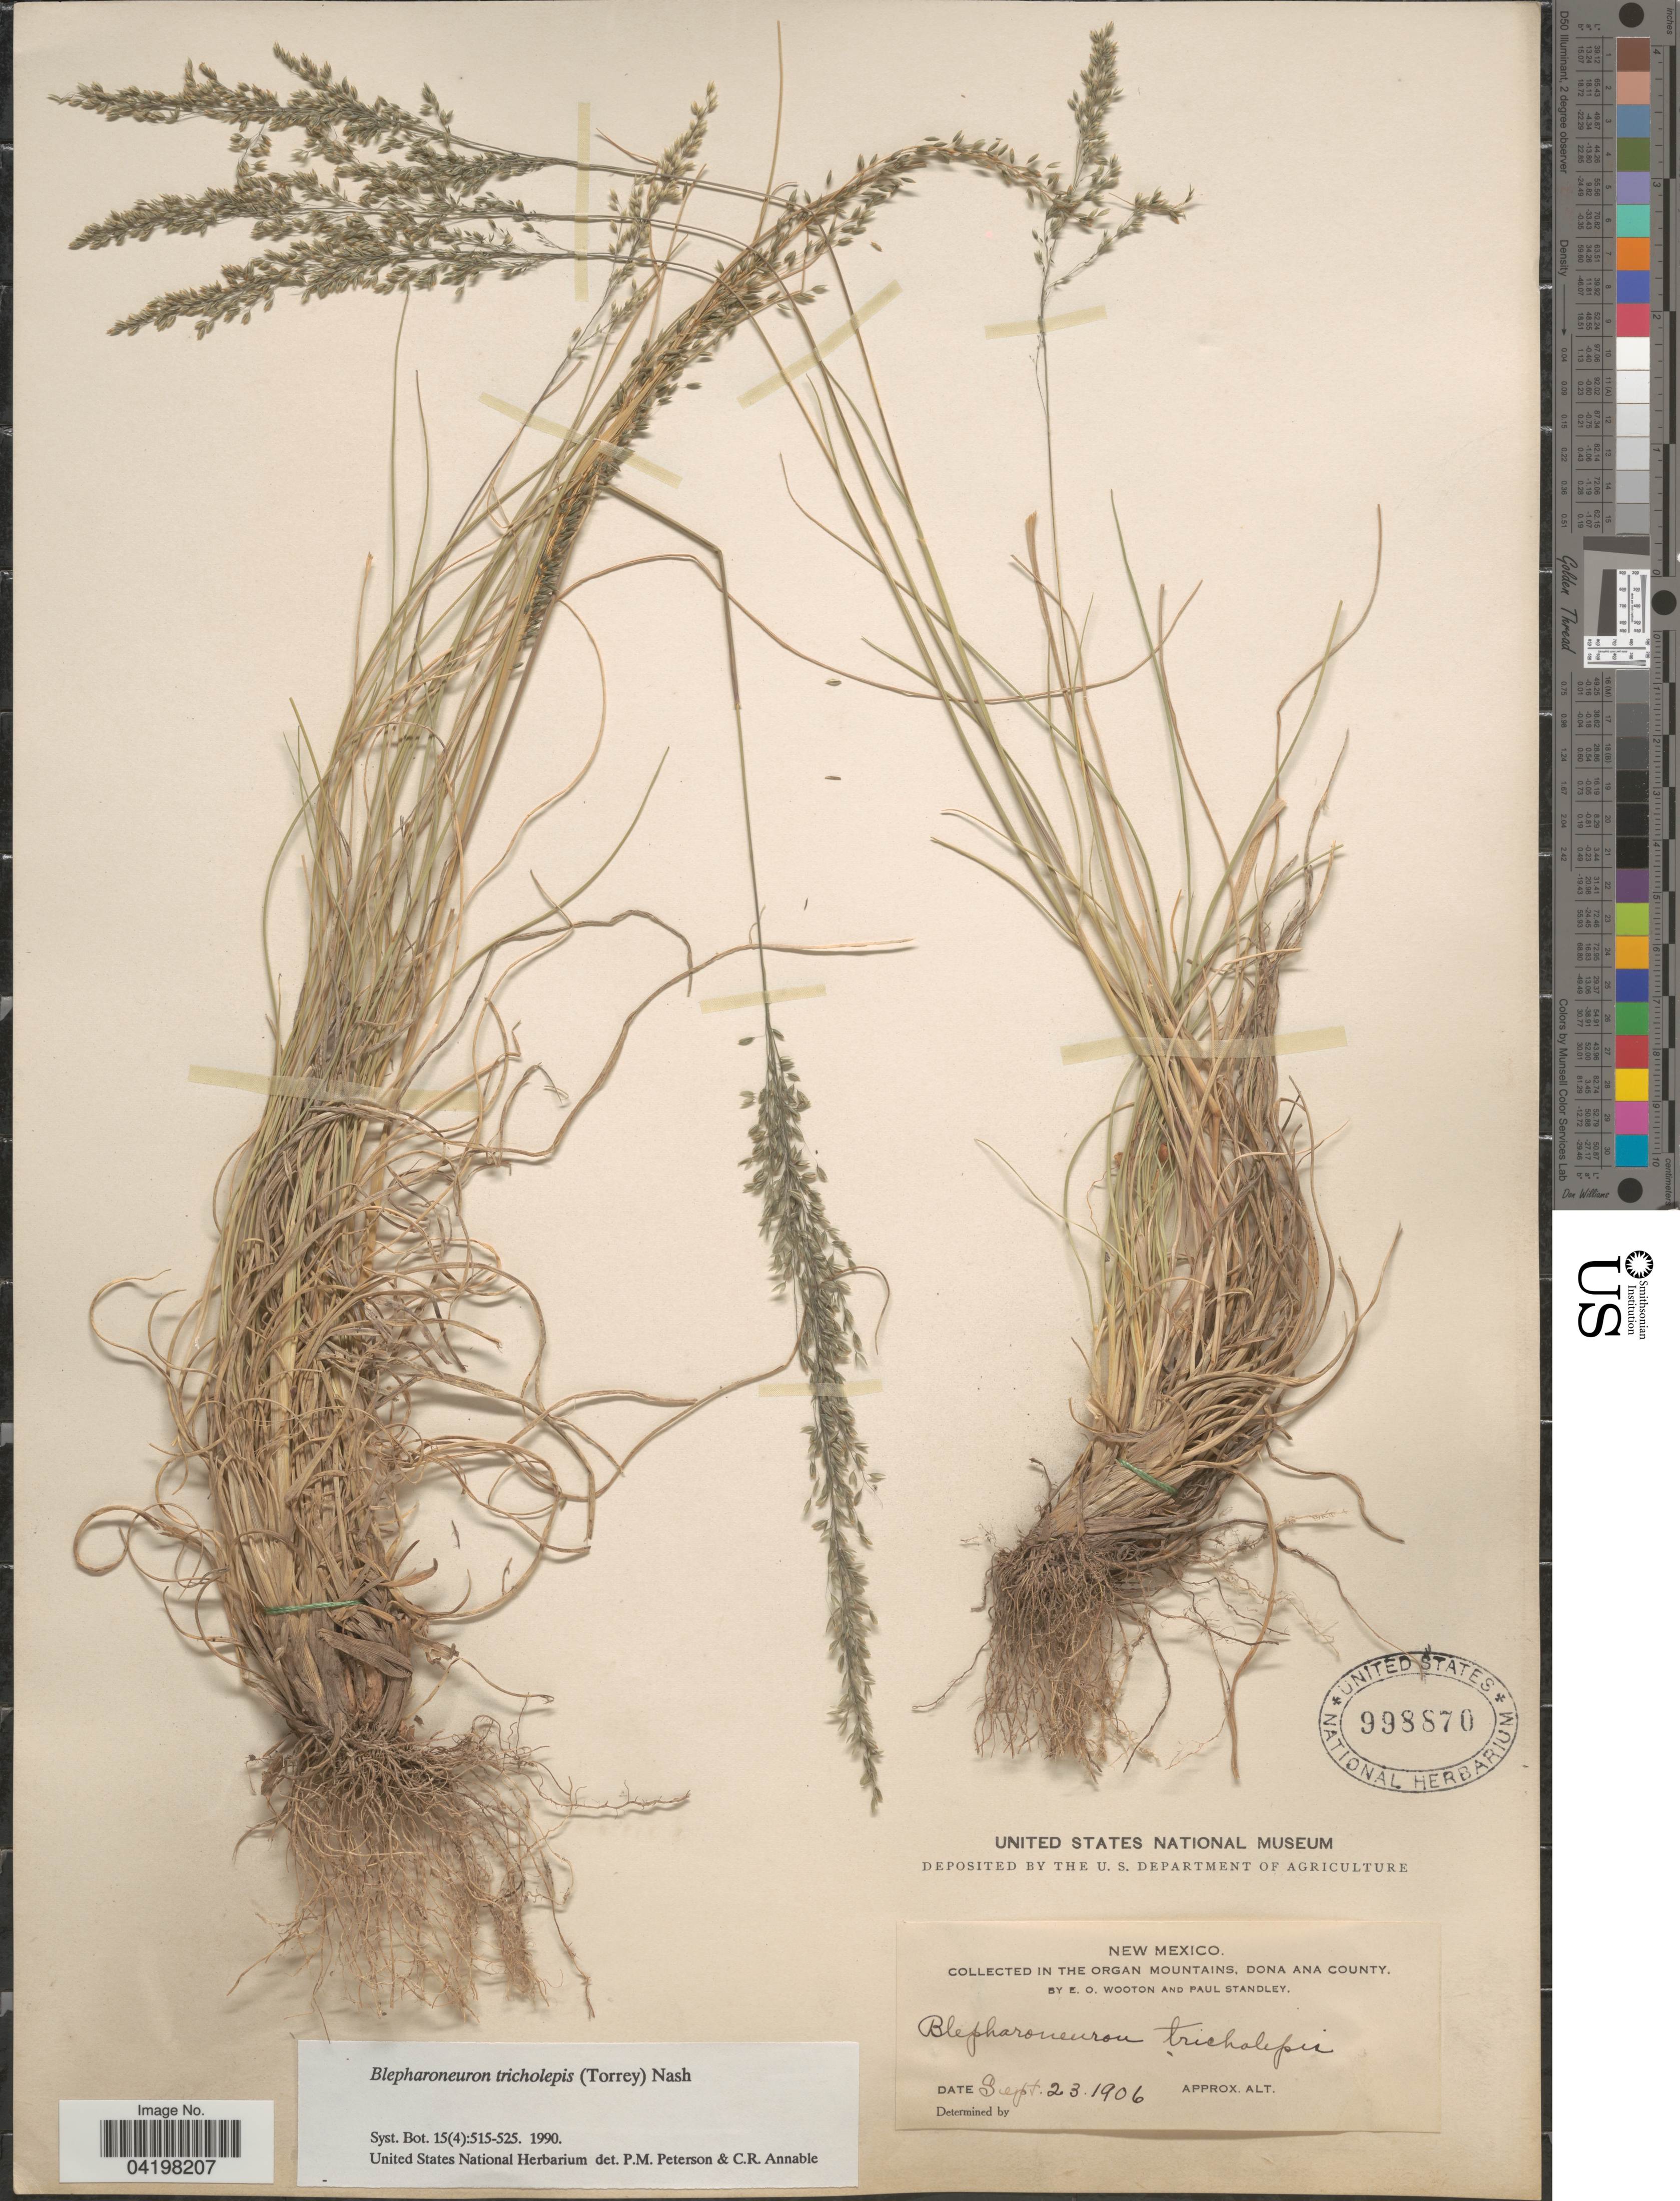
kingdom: Plantae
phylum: Tracheophyta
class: Liliopsida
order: Poales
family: Poaceae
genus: Muhlenbergia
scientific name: Muhlenbergia tricholepis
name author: (Torr.) Columbus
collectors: E. O. Wooton & P. C. Standley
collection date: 1906-09-23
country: United States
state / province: New Mexico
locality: In the Organ Mountains, Dona Ana County.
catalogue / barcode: US 998870